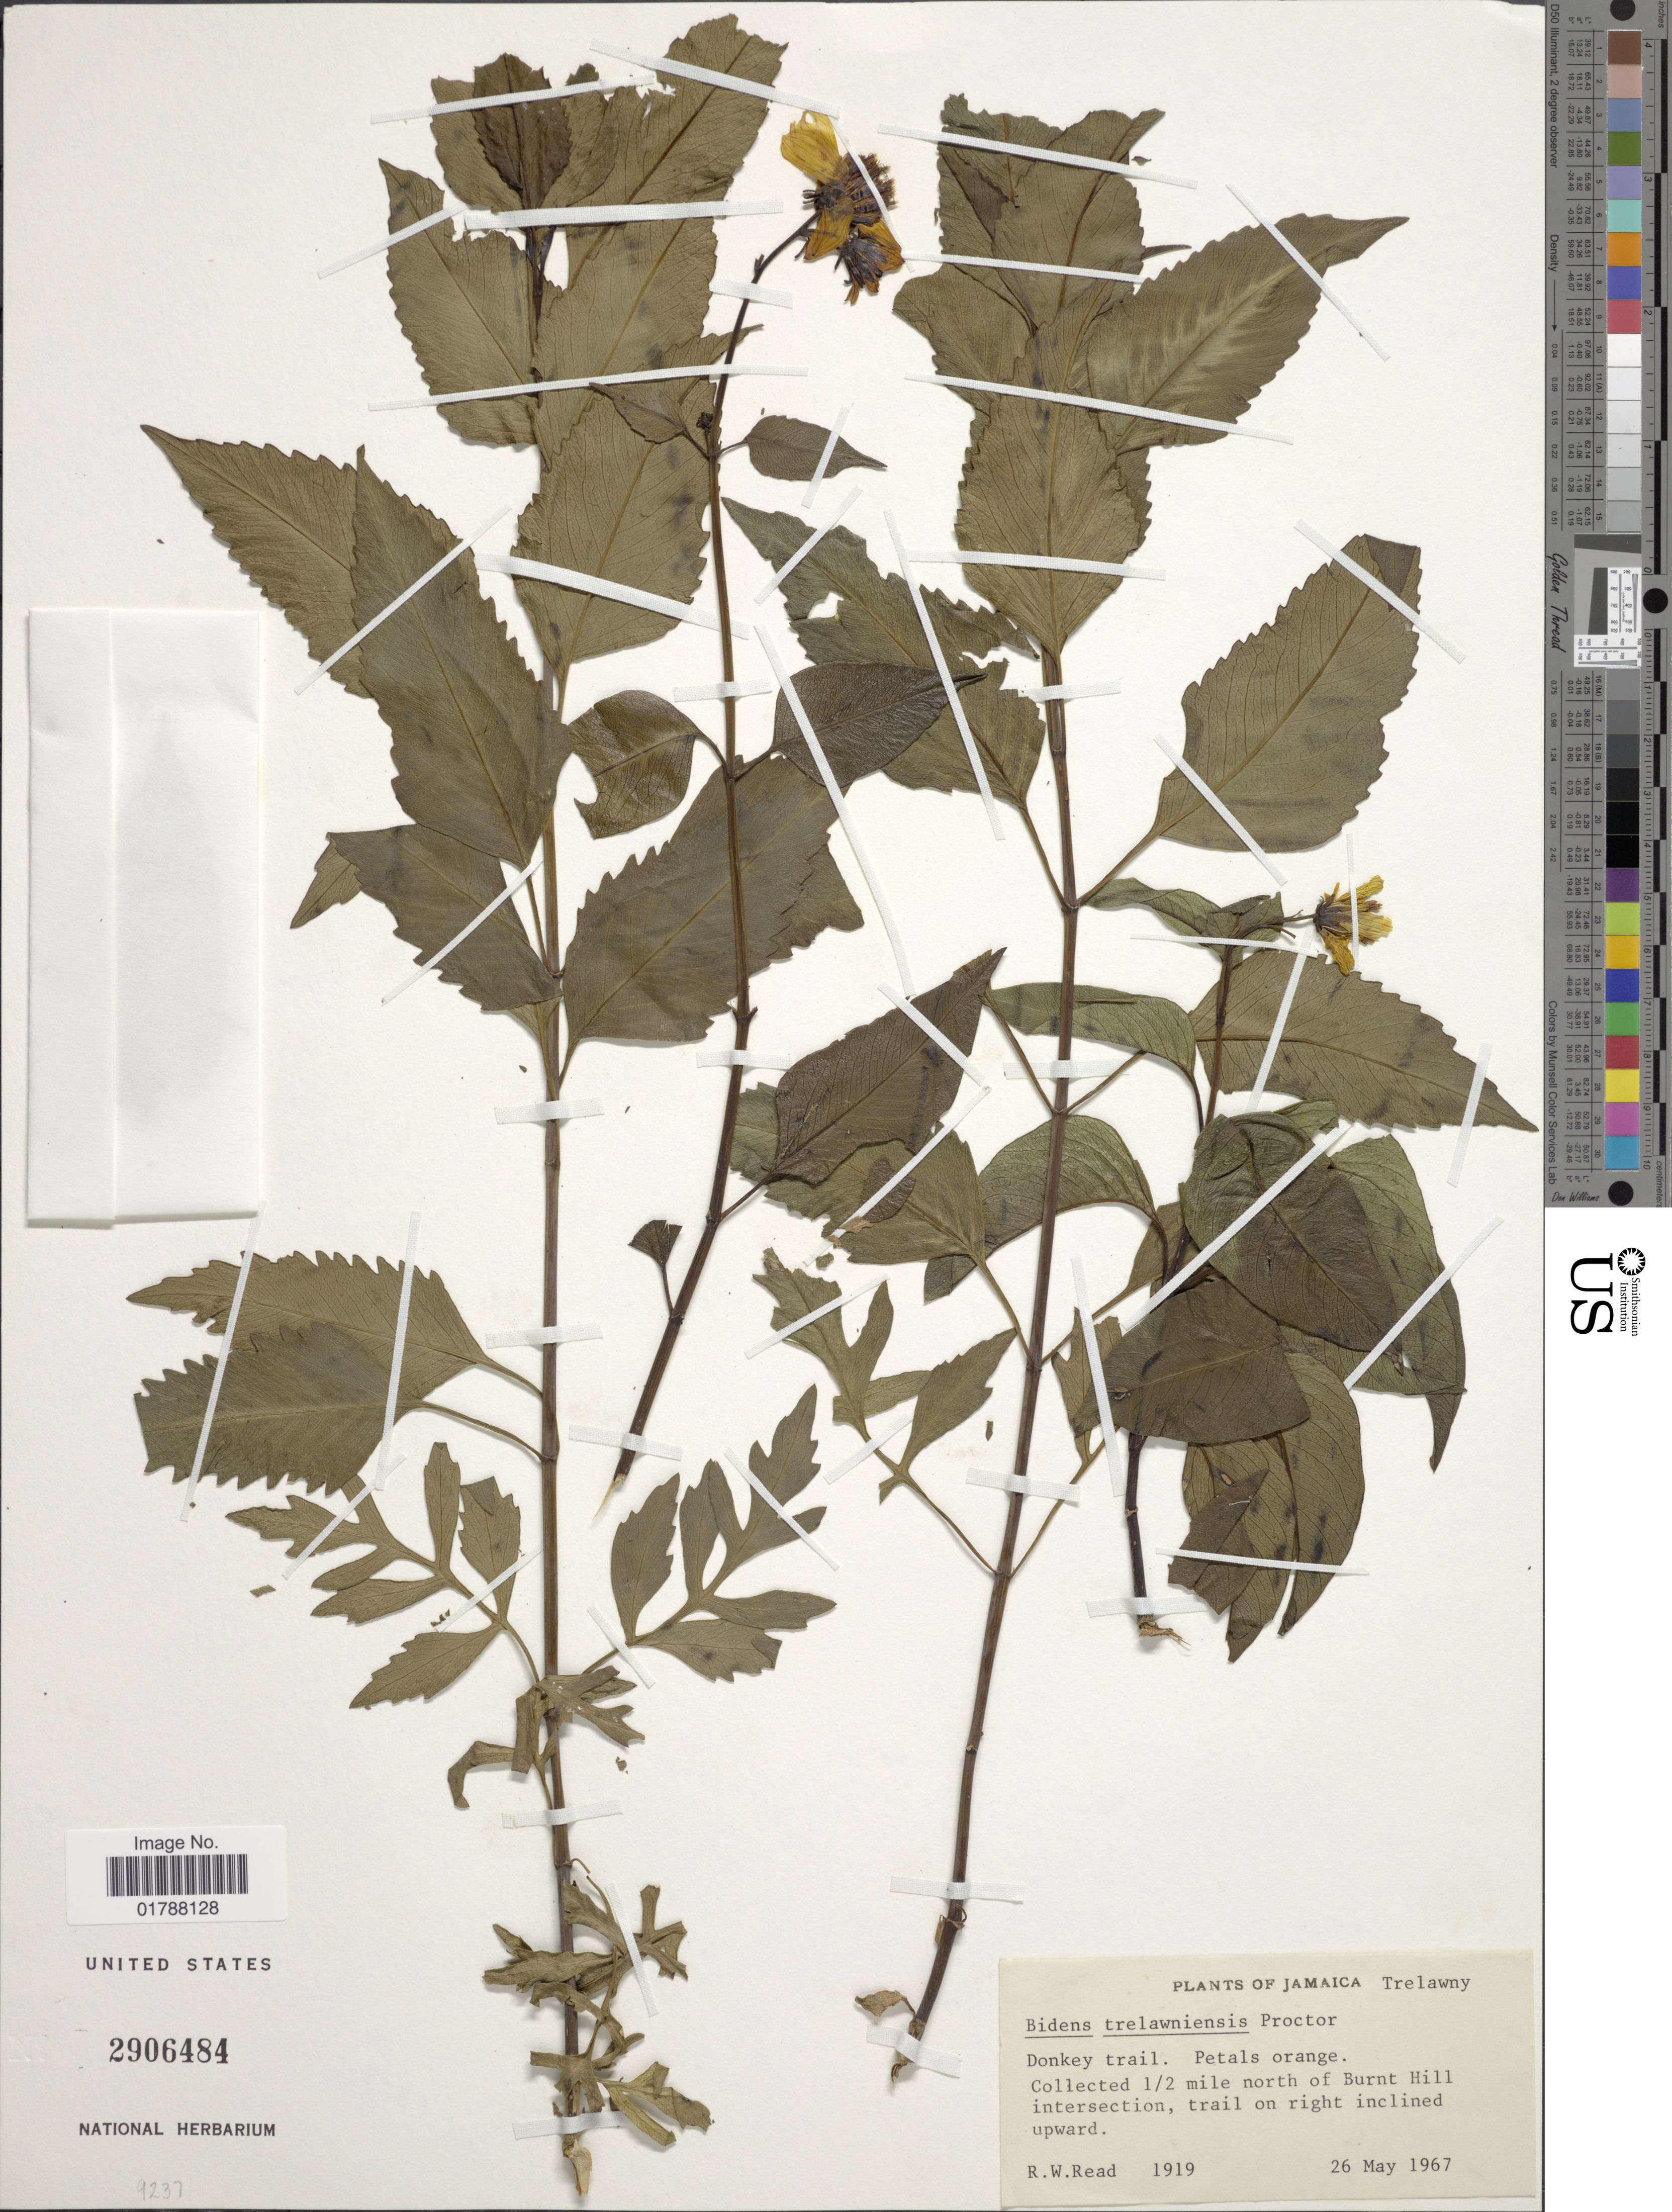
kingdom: Plantae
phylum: Tracheophyta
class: Magnoliopsida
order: Asterales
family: Asteraceae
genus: Bidens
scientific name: Bidens trelawniensis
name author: Proctor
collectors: R. W. Read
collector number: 1919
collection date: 1967-05-26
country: Jamaica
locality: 1/2 mile north of Burnt Hill intersection, trail on right inclined upward , Trelawny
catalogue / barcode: US 2906484